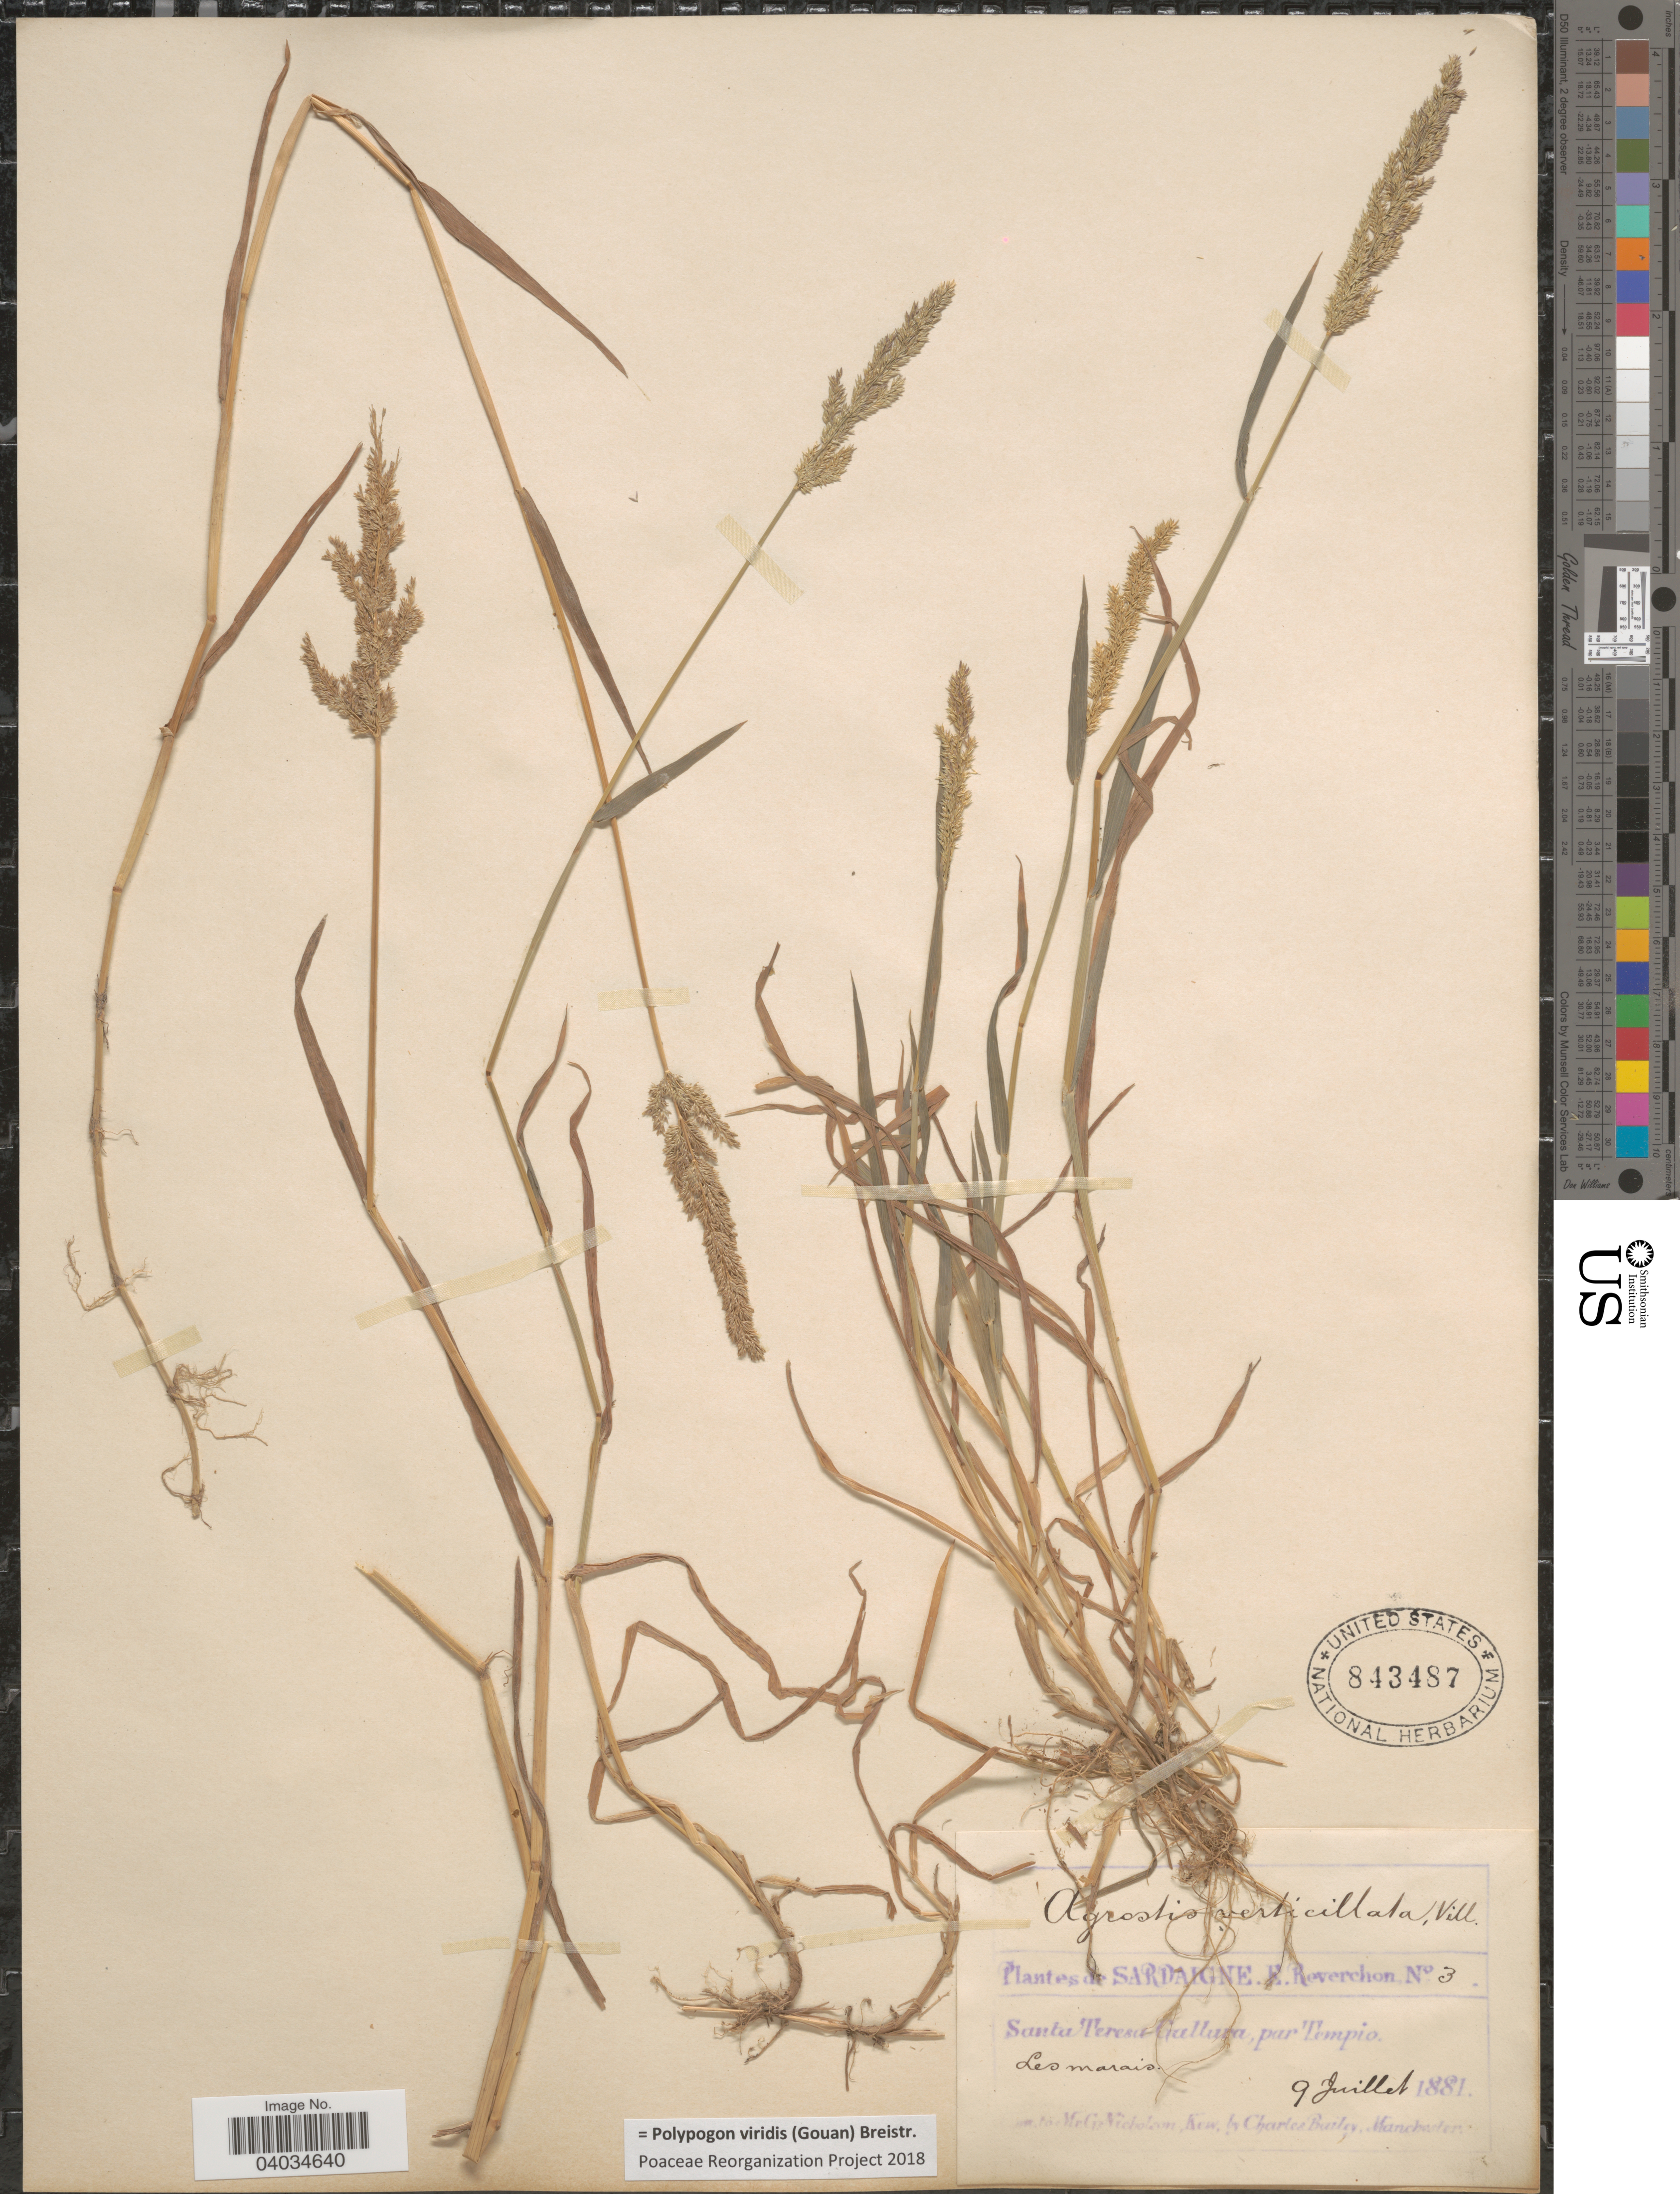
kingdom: Plantae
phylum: Tracheophyta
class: Liliopsida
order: Poales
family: Poaceae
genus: Polypogon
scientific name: Polypogon viridis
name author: (Gouan) Breistroffer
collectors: E. Reverchon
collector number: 3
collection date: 1881-07-09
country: Italy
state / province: Sardegna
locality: Sardaigne. Santa Teresa-Gullum par Tempio. [interpreted]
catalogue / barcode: US 843487